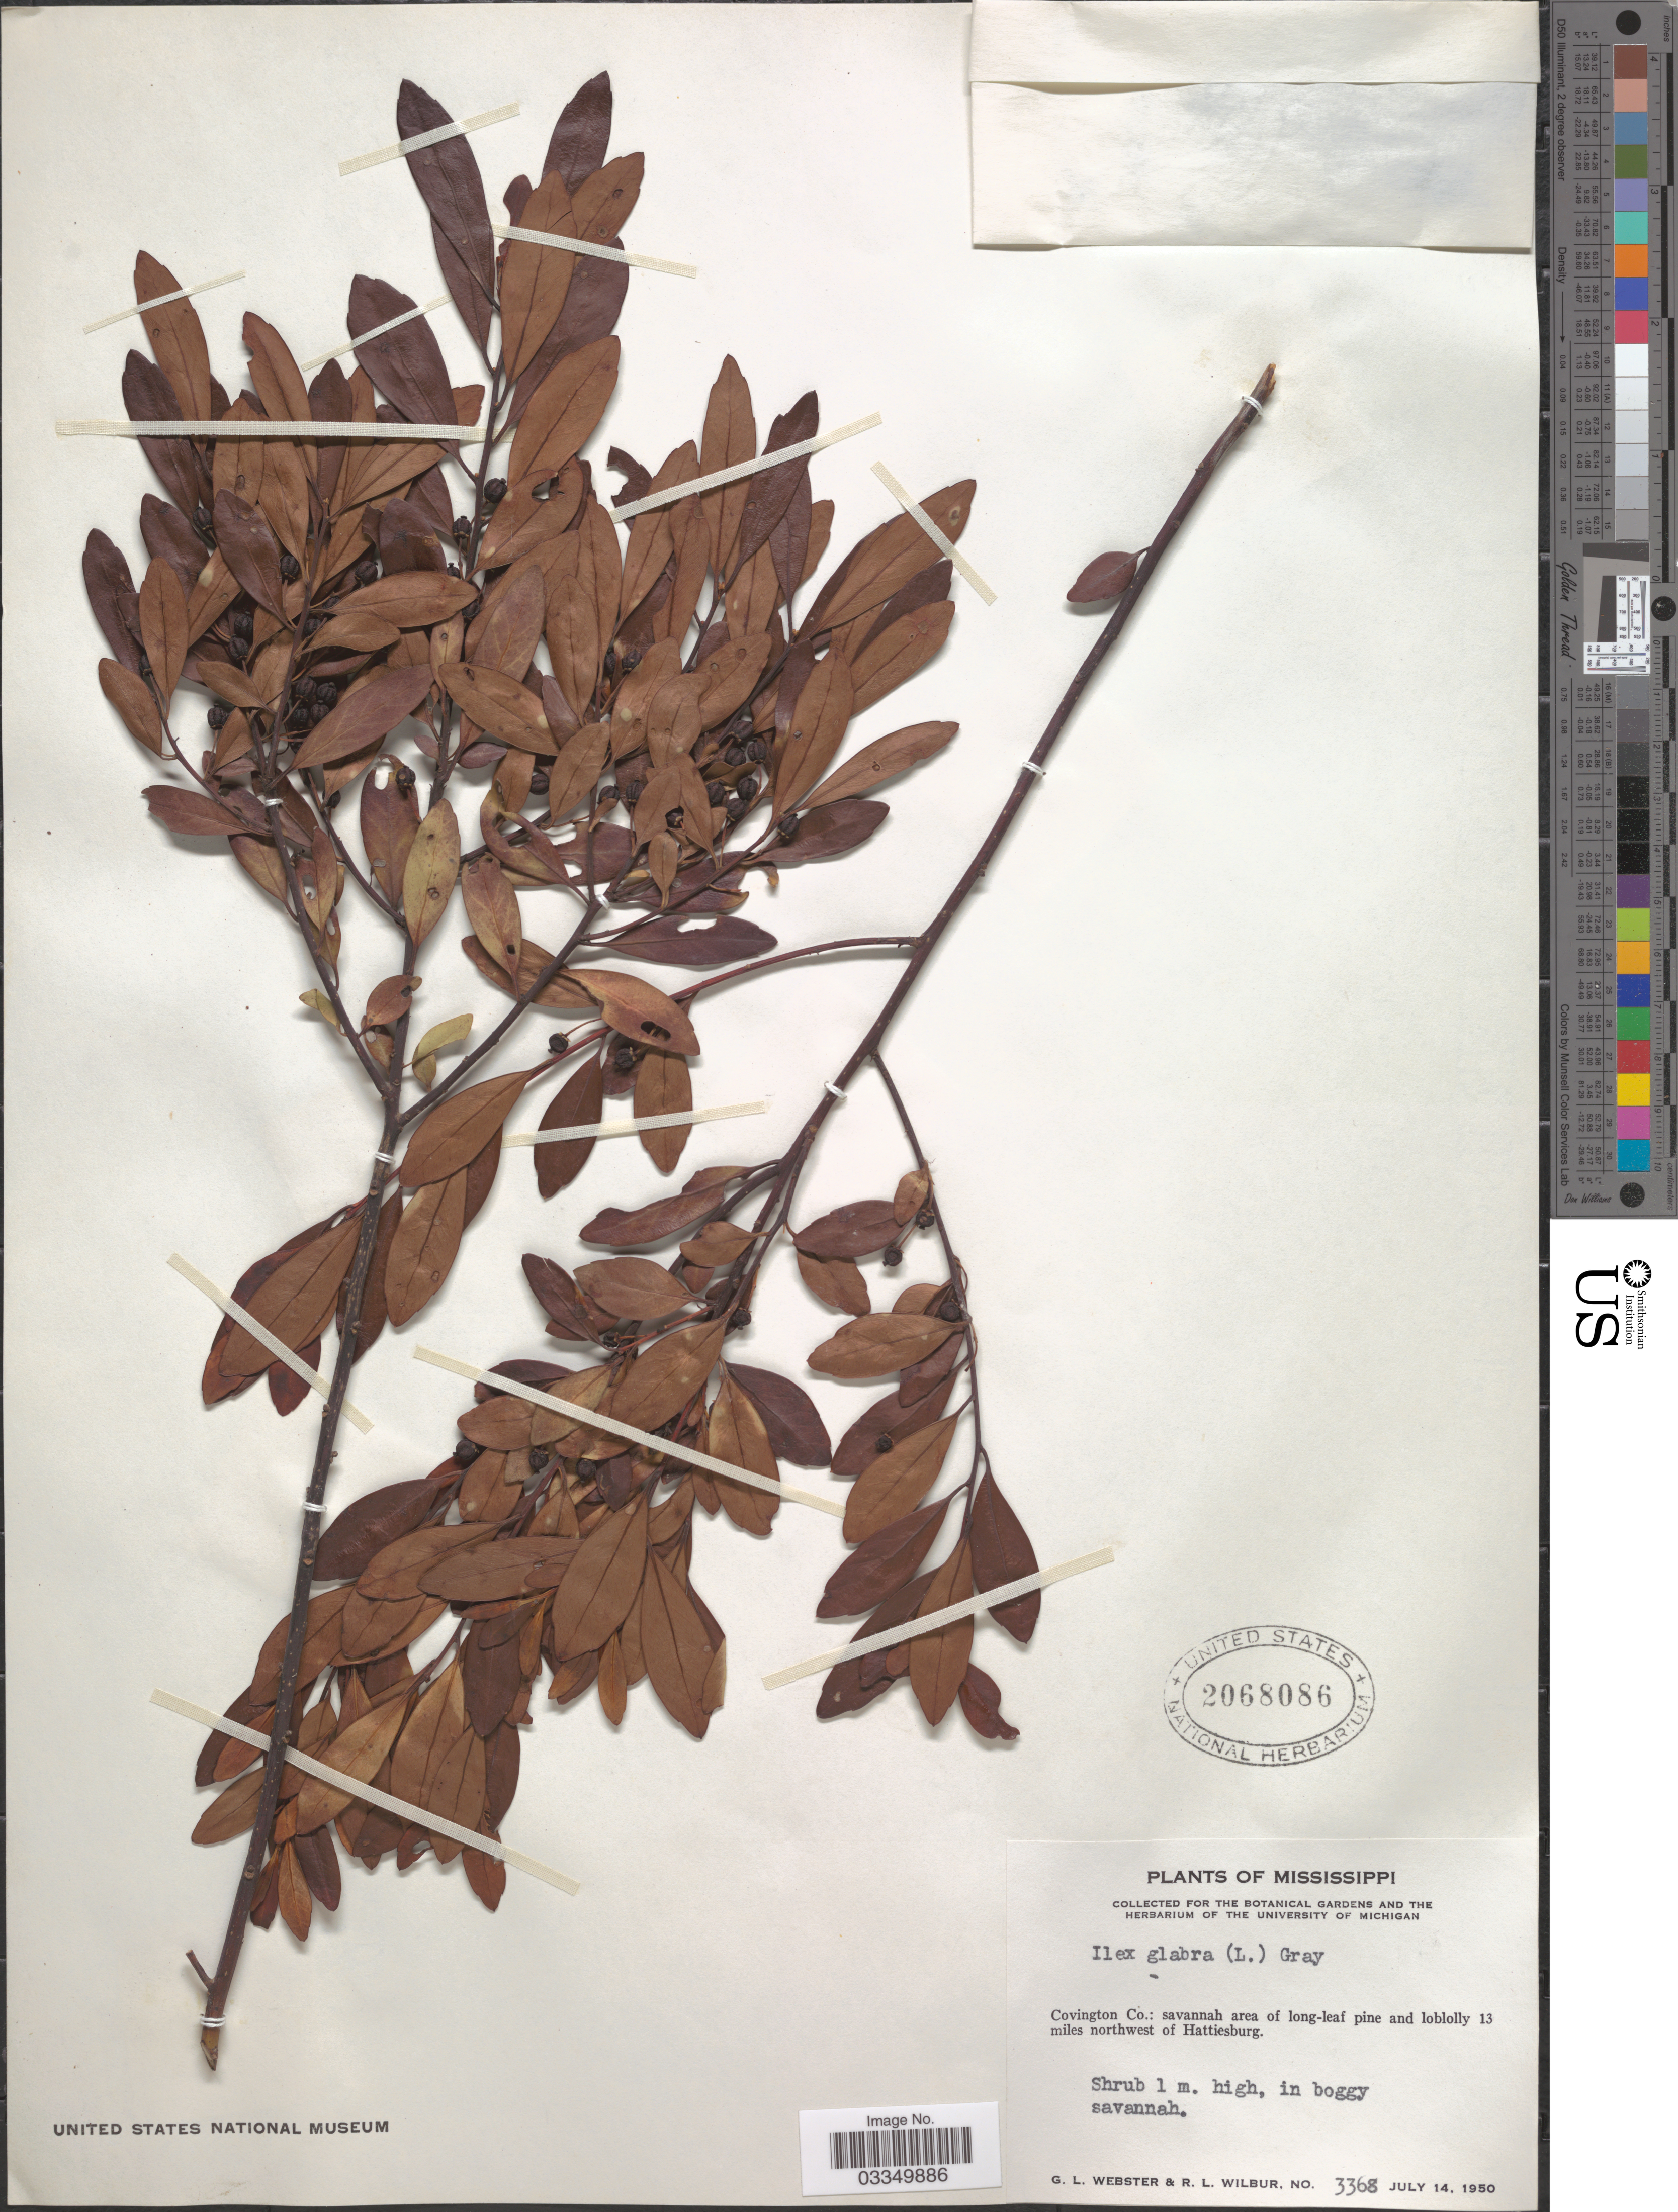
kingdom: Plantae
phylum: Tracheophyta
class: Magnoliopsida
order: Aquifoliales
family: Aquifoliaceae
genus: Ilex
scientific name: Ilex glabra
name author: (L.) A. Gray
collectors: G. L. Webster & R. L. Wilbur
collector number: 3368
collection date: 1950-07-14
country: United States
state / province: Mississippi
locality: Covington Co.: 13 miles northwest of Hattiesburg.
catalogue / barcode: US 2068086